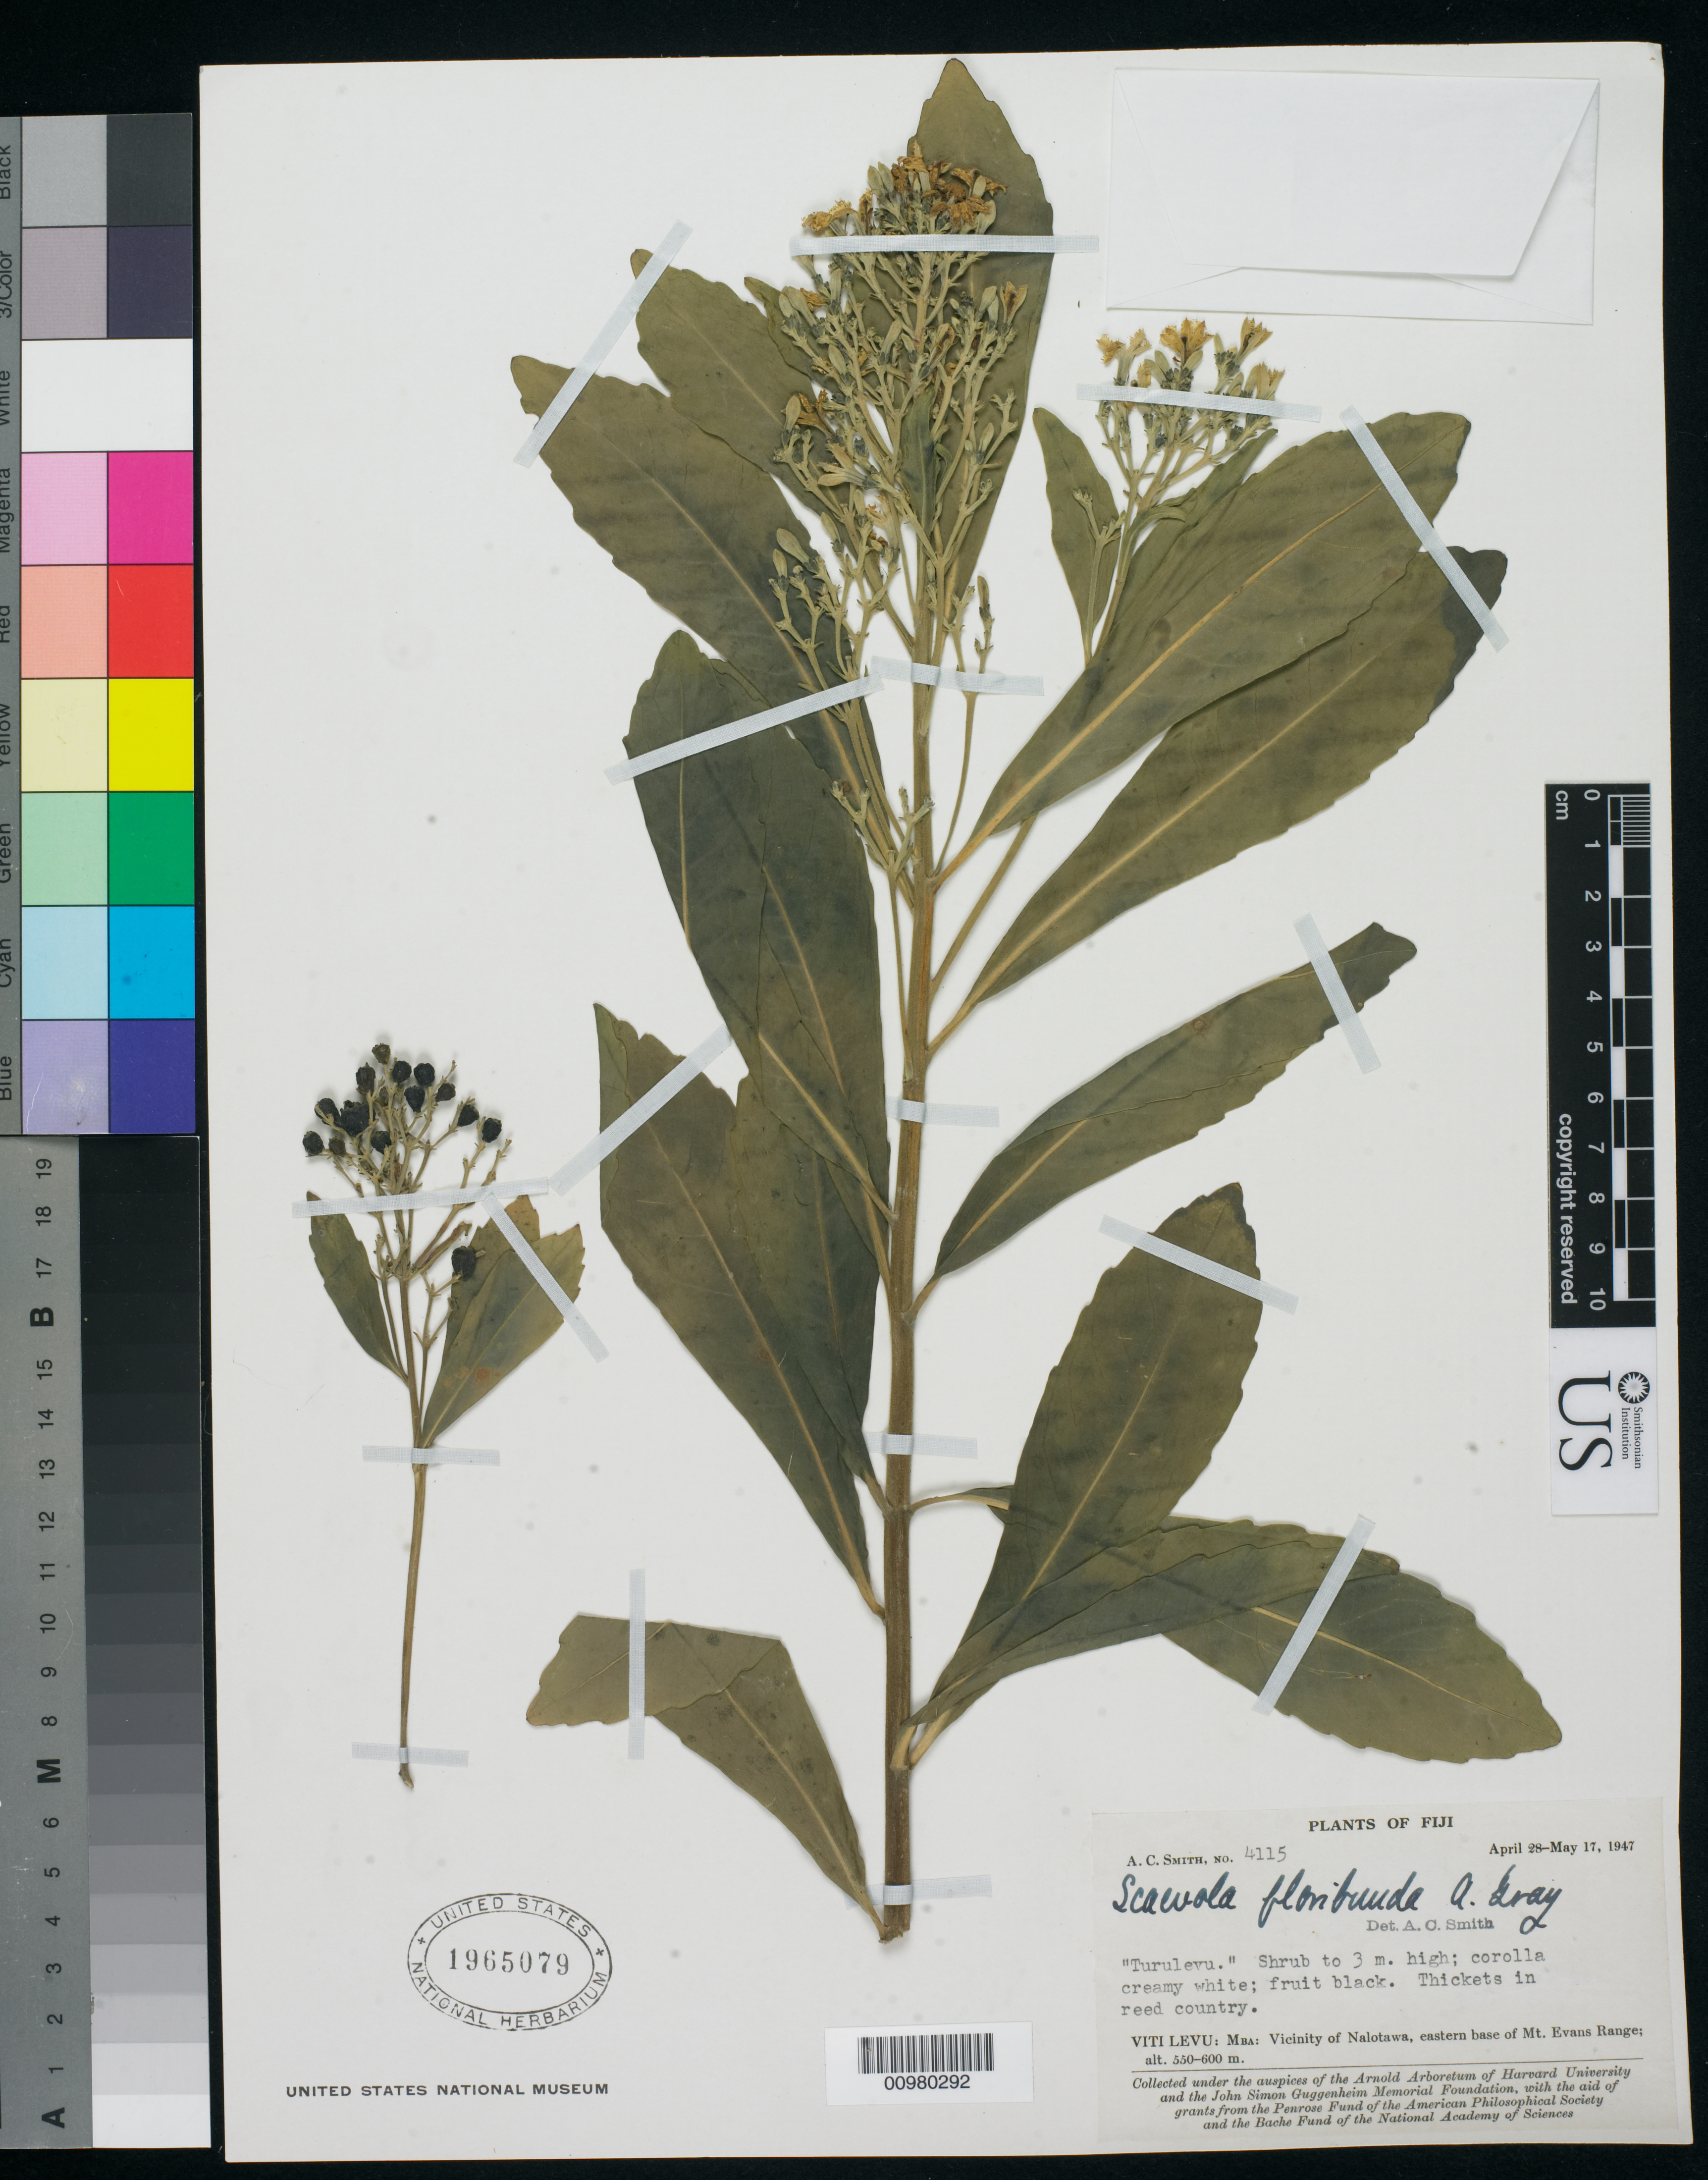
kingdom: Plantae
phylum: Tracheophyta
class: Magnoliopsida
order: Asterales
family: Goodeniaceae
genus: Scaevola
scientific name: Scaevola floribunda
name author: A. Gray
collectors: C. A. Smith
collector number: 4115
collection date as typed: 28 Apr 1947 to 17 May 1947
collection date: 1947-04-28/1947-05-17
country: Fiji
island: Viti Levu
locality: Viti Levu: Mba: vicinity of Nalotawa, eastern base of Mt. Evans Range.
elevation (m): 550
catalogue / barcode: US 1965079